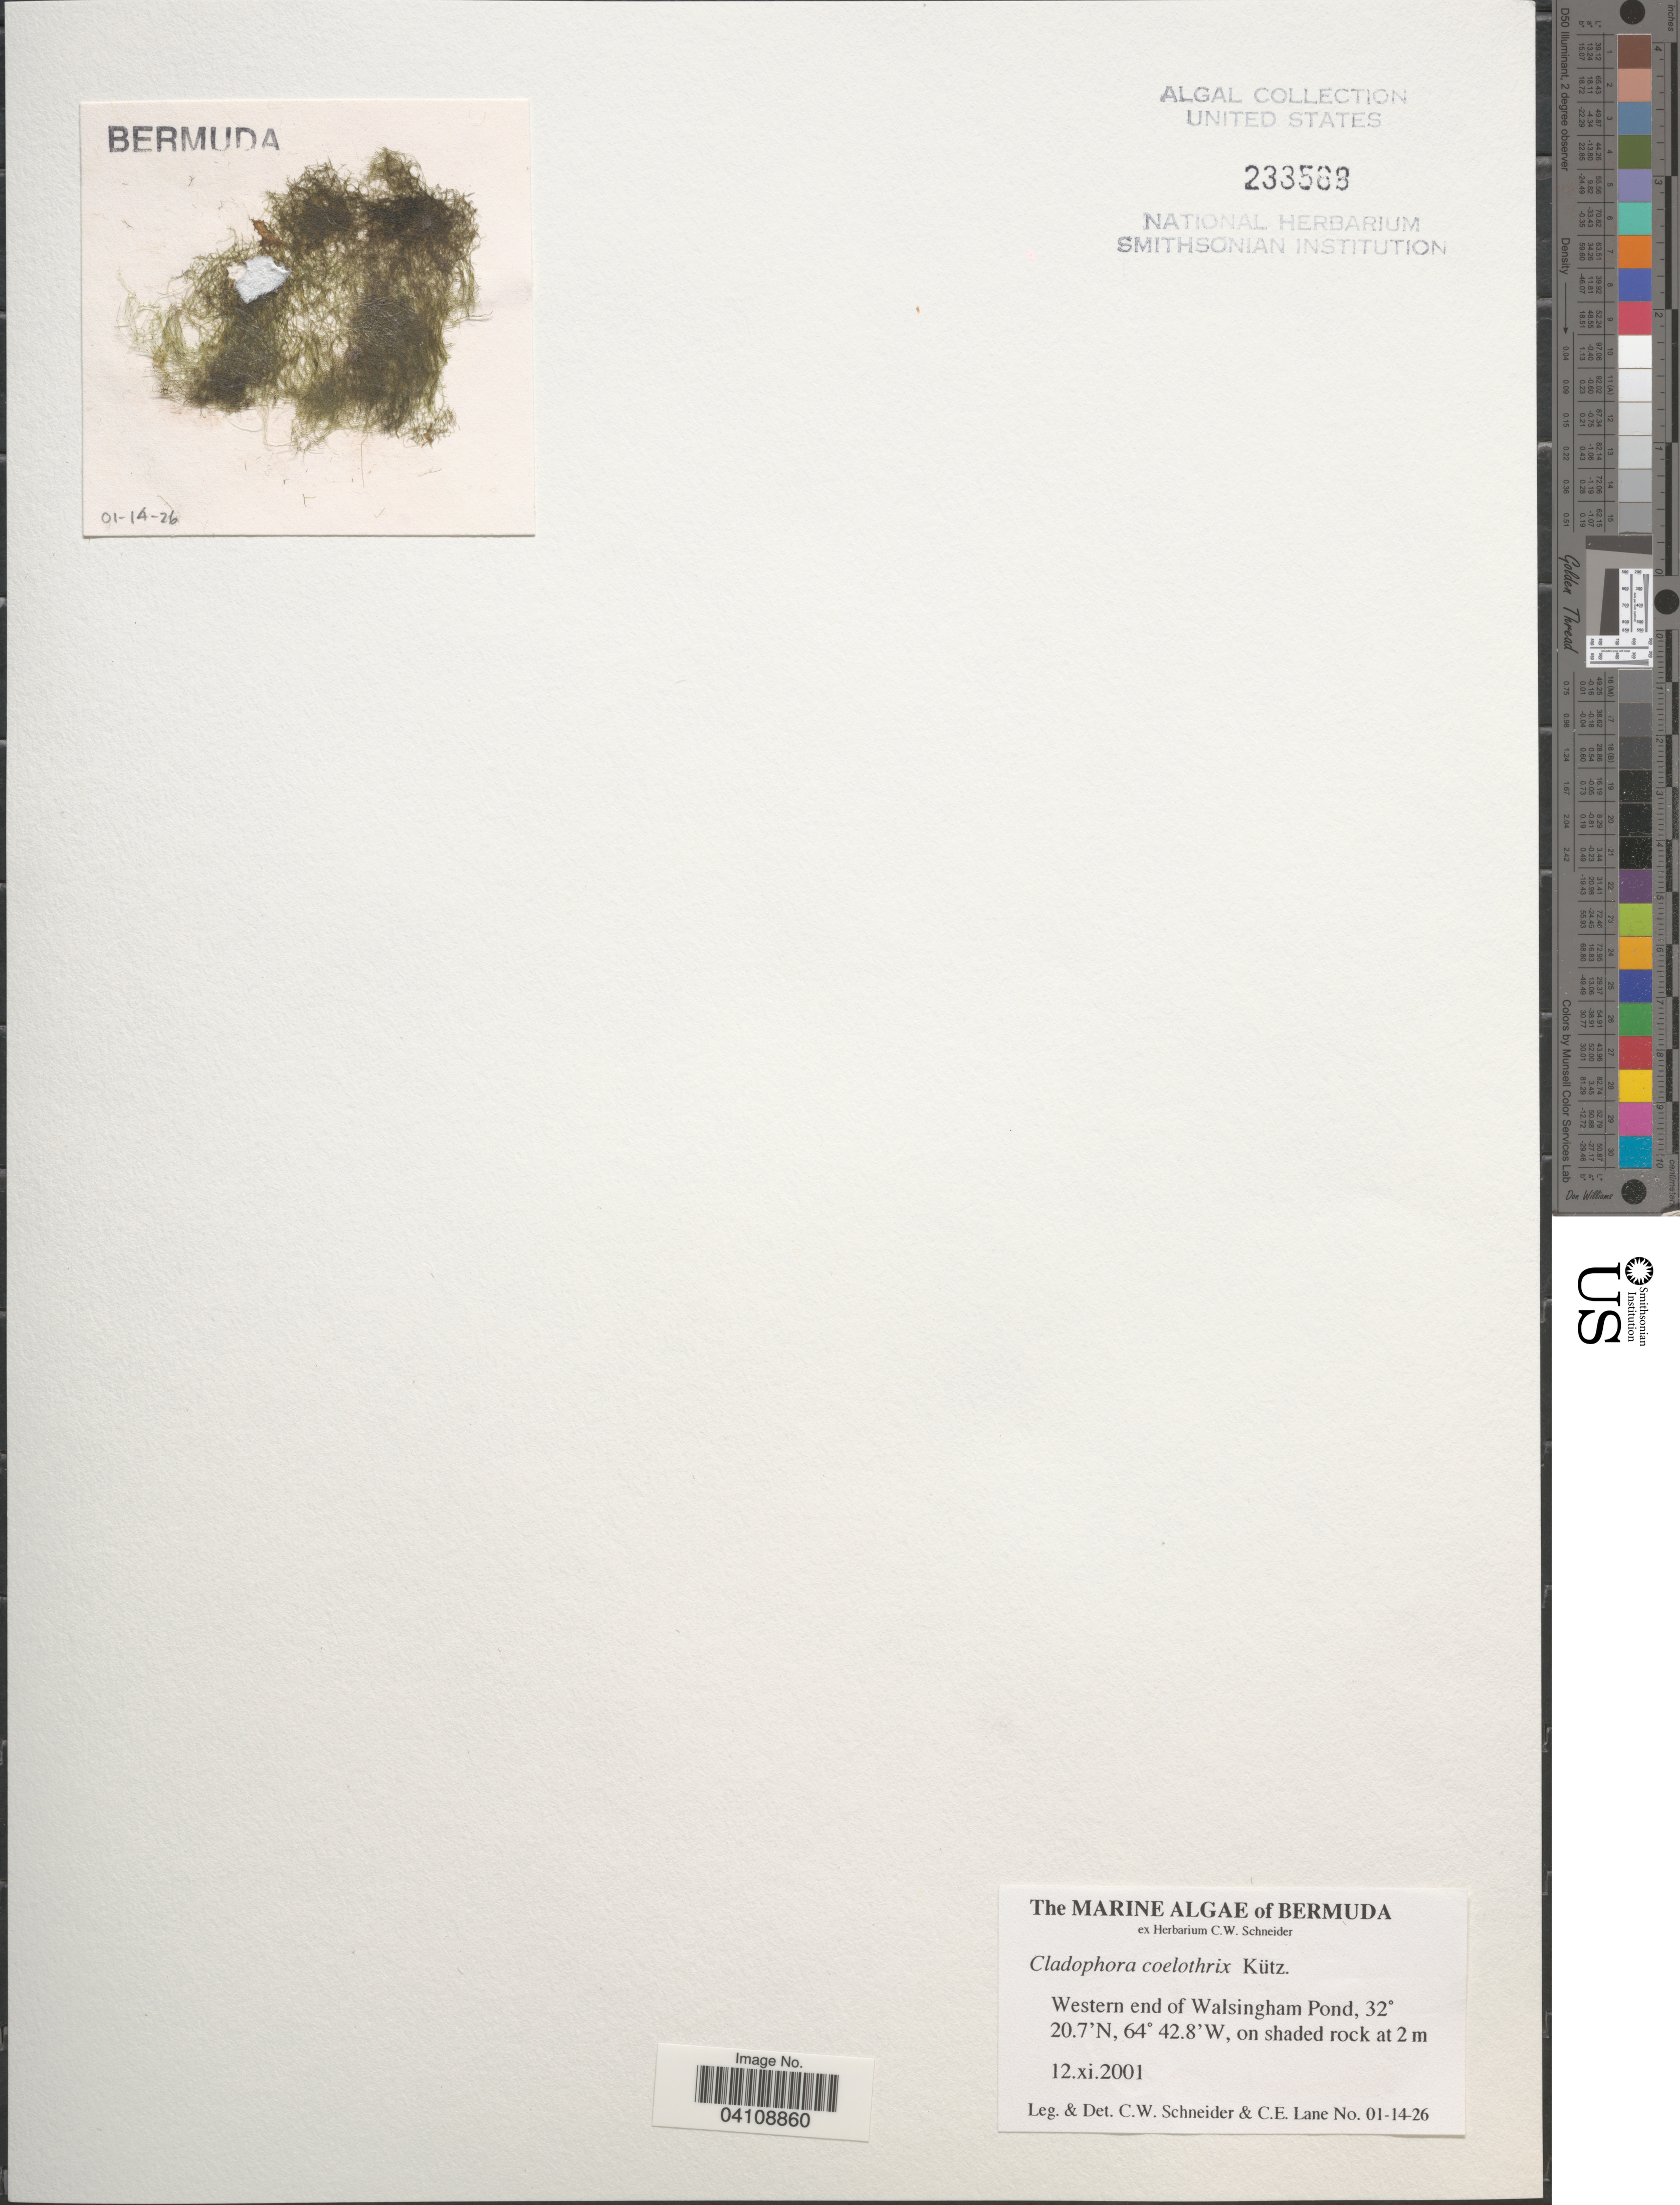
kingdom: Plantae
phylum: Chlorophyta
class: Ulvophyceae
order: Cladophorales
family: Cladophoraceae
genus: Cladophora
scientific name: Cladophora coelothrix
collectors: C. W.Schneider & C. E. Lane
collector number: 01-14-26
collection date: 2001-11-12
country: Bermuda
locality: Western end of Walsingham Pond.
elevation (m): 2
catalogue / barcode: US 233568